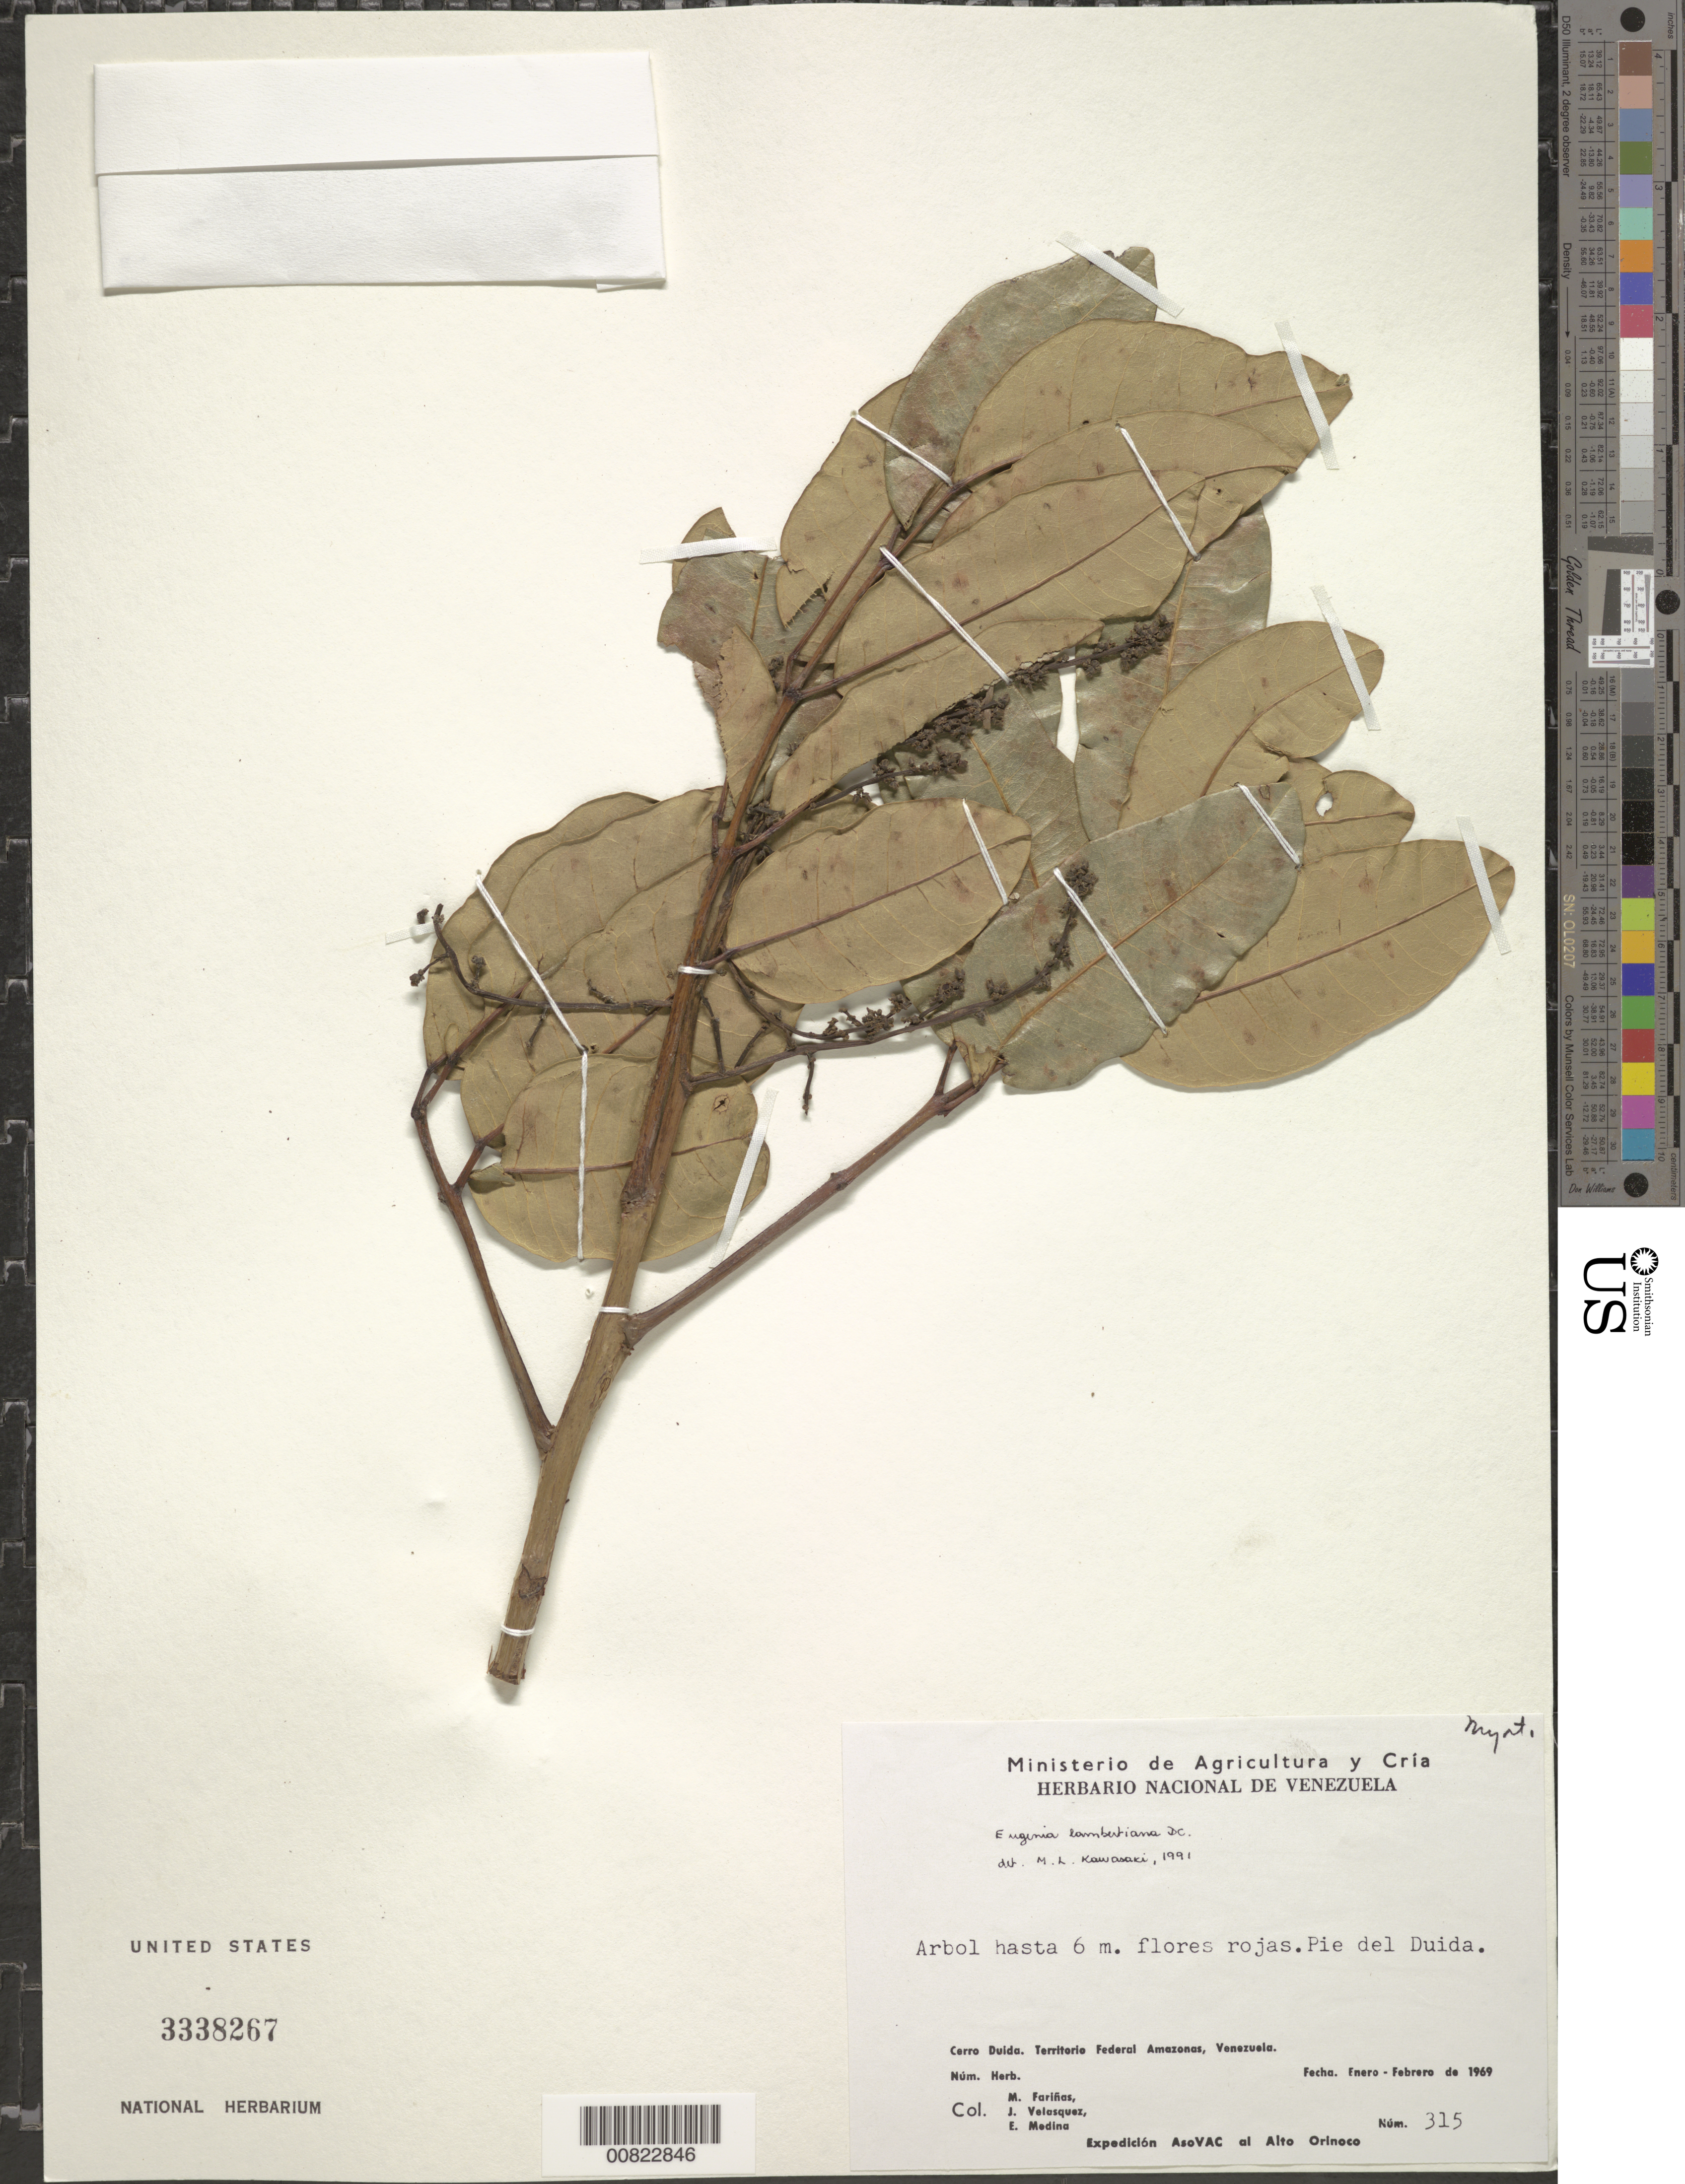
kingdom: Plantae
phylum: Tracheophyta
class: Magnoliopsida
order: Myrtales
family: Myrtaceae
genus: Eugenia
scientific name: Eugenia lambertiana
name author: DC.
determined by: Kawasaki, María L.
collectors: M. Fariñas, J. Velasquez & E. Medina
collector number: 315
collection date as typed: Jan-69 to Feb-69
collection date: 1969-01/1969-02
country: Venezuela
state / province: Amazonas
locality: Cerro Duida, Río Orinoco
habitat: Foot of cerro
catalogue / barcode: US 3338267